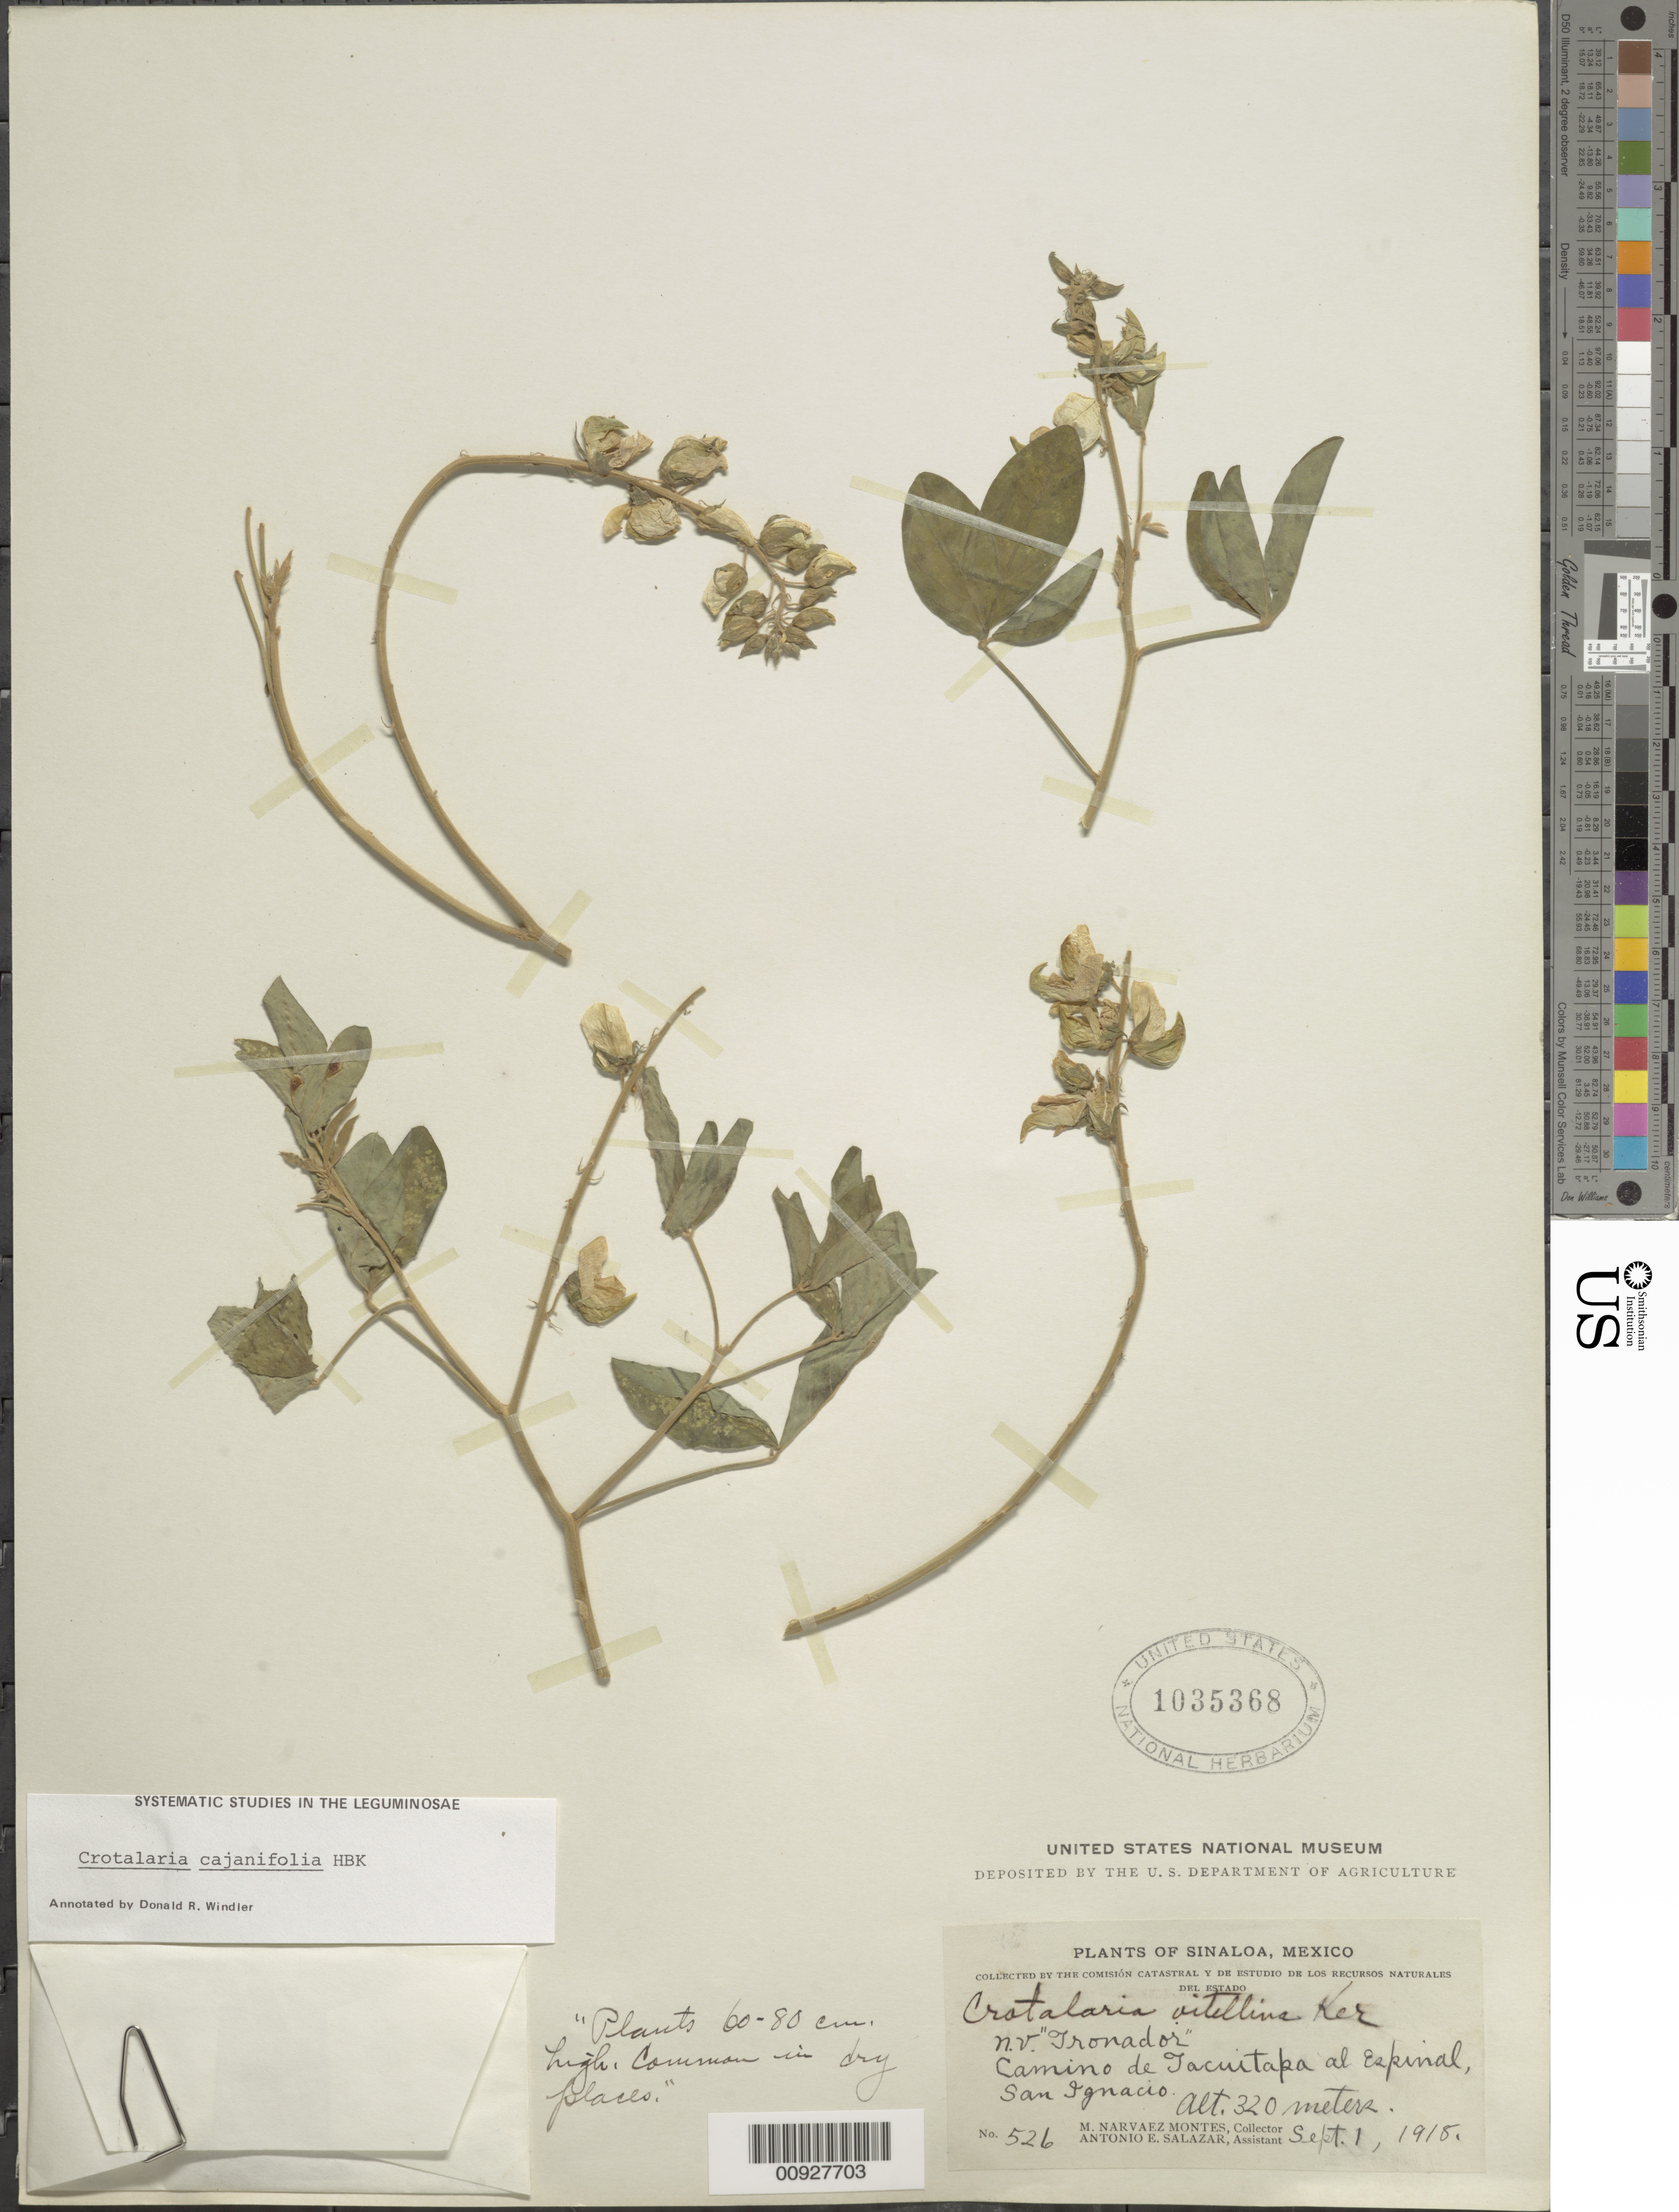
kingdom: Plantae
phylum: Tracheophyta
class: Magnoliopsida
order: Fabales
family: Fabaceae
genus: Crotalaria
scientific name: Crotalaria cajanifolia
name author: Kunth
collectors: M. Narvaez-Montes & A. E. Salazar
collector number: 526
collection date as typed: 01 Sep 1918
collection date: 1918-09-01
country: Mexico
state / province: Sinaloa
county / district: San Ignacio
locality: Camino de Tacuitapa al Espinal, San Ignacio, Sinaloa.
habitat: Common in dry places.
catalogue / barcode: US 1035368